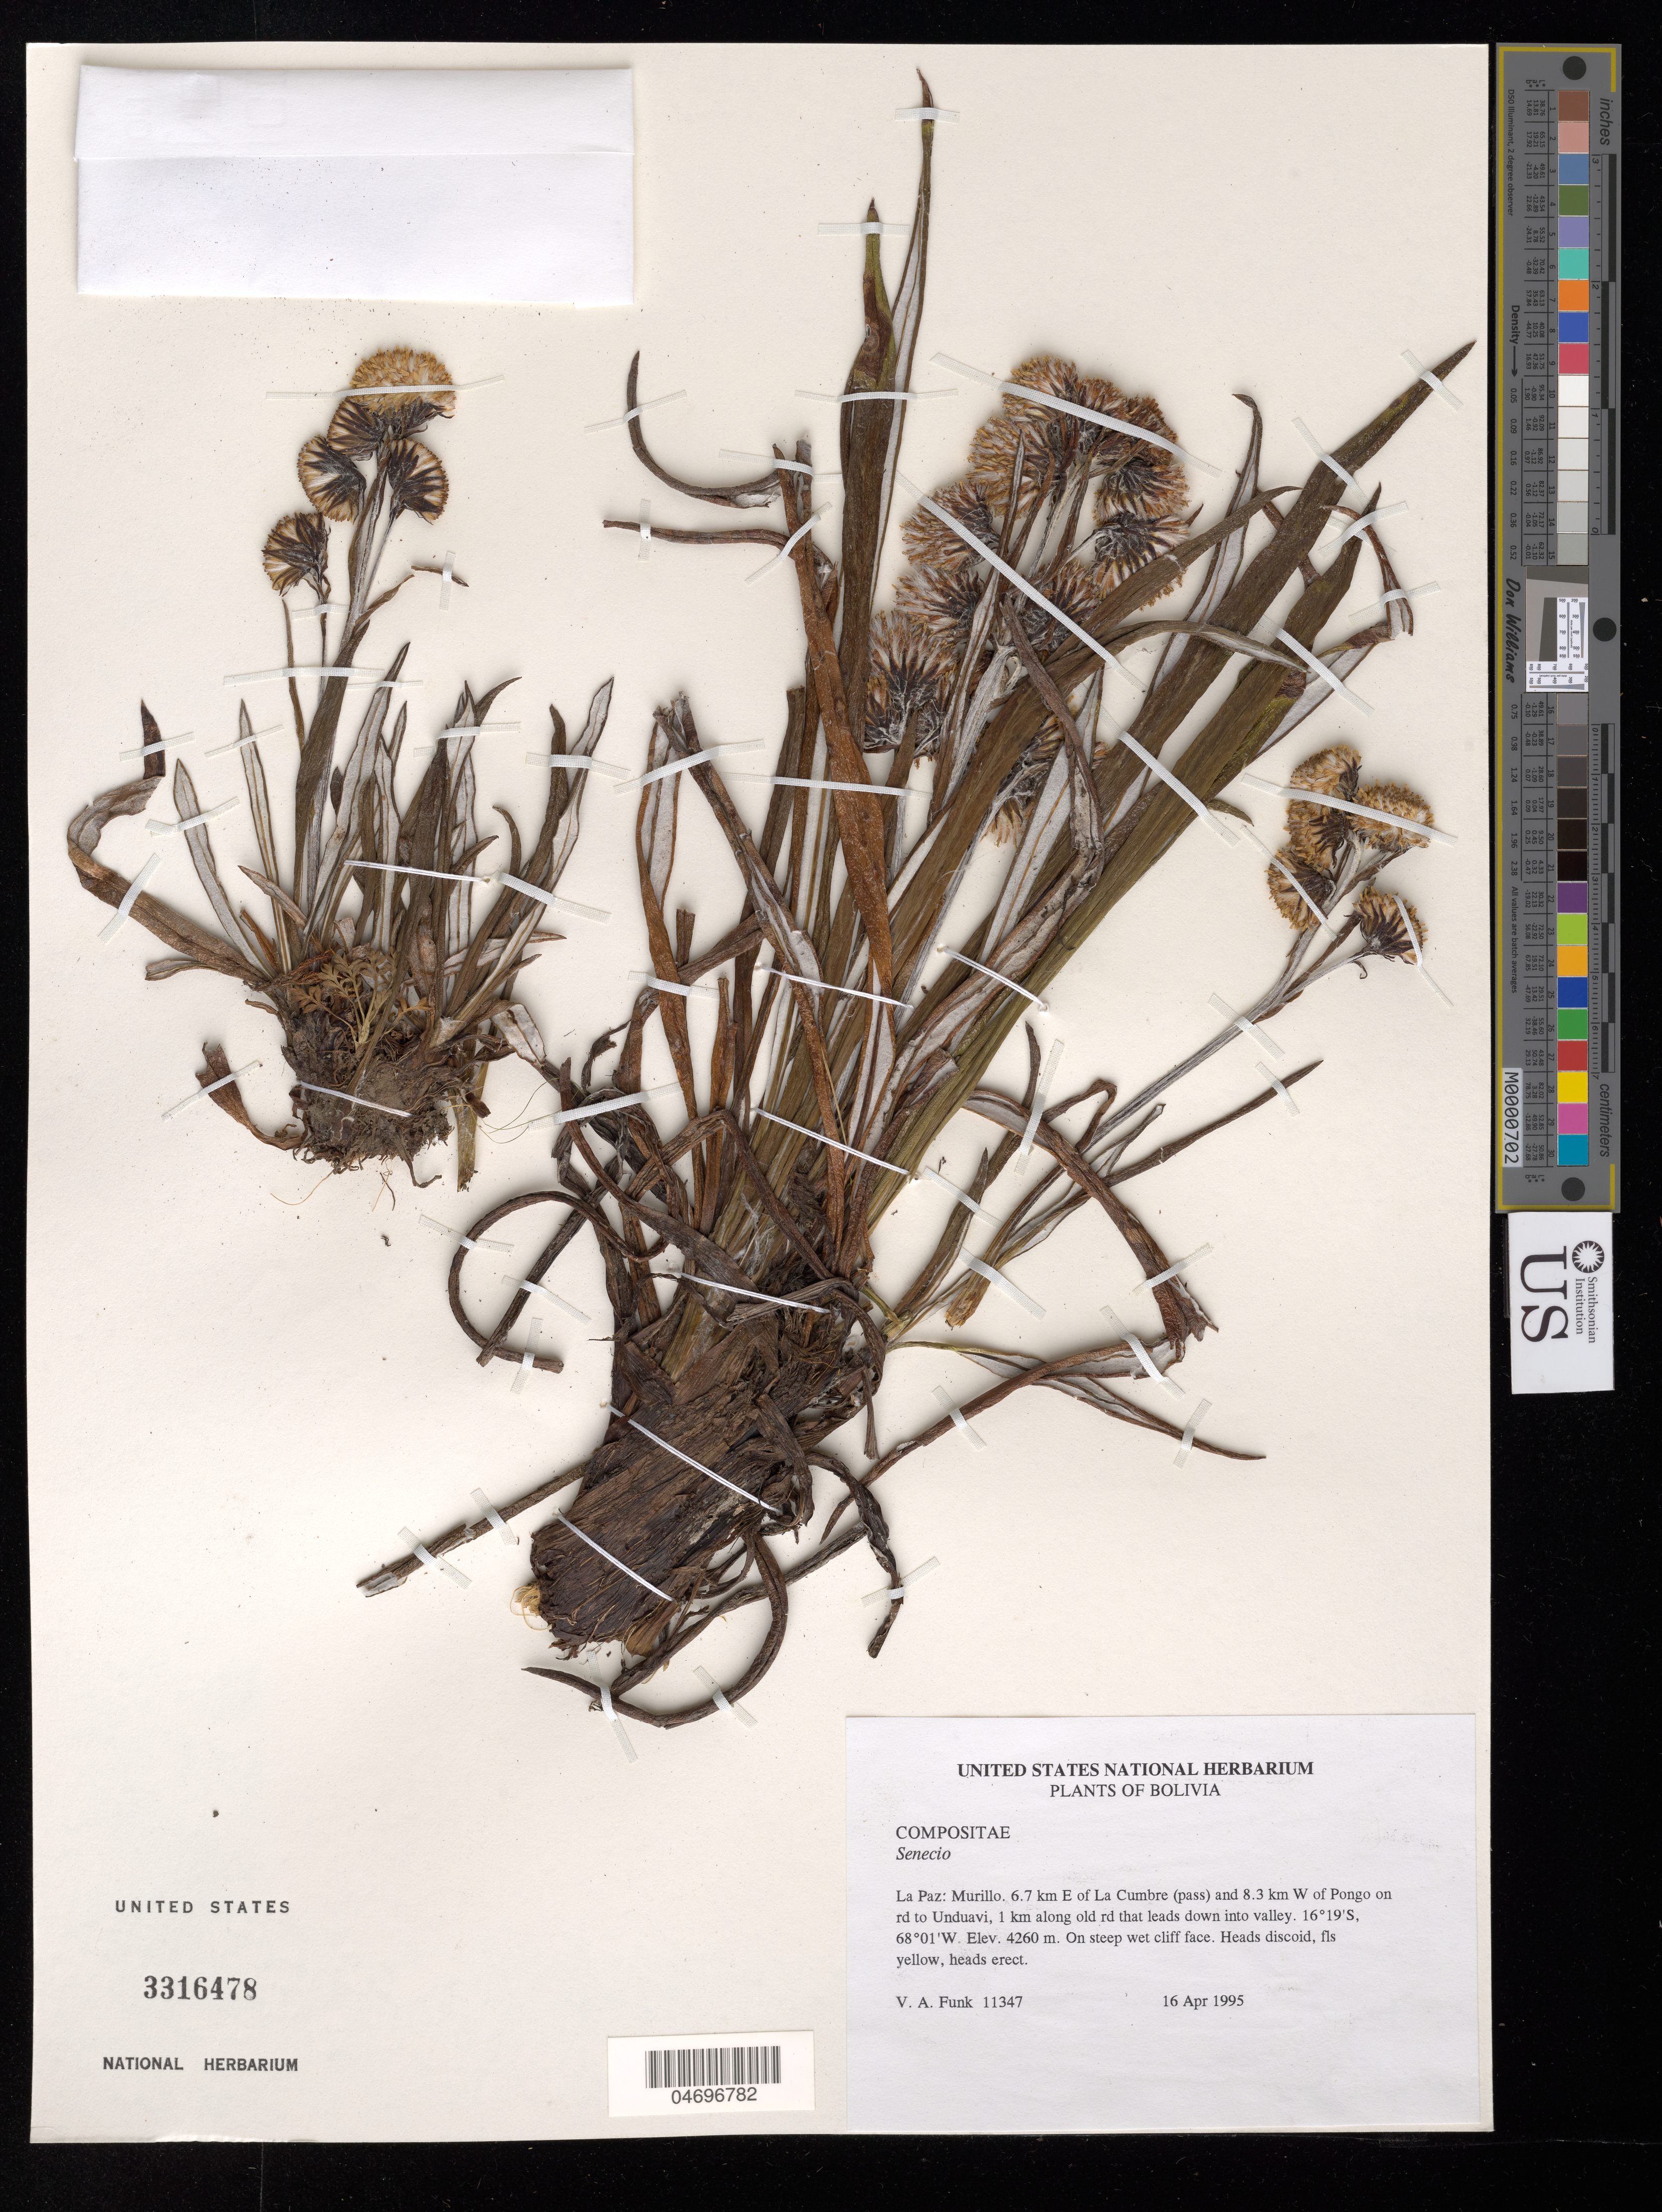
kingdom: Plantae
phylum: Tracheophyta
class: Magnoliopsida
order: Asterales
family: Asteraceae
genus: Senecio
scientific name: Senecio sp.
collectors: V. Funk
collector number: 11347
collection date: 1995-04-16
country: Bolivia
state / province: La Paz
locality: Murillo. 6.7 km E of La Cumbre (pass) and 8.3 km W of Pongo on rd to Unduavi, 1 km along old rd that leads down into valley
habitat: On steep wet cliff face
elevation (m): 4260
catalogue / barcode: US 3316478